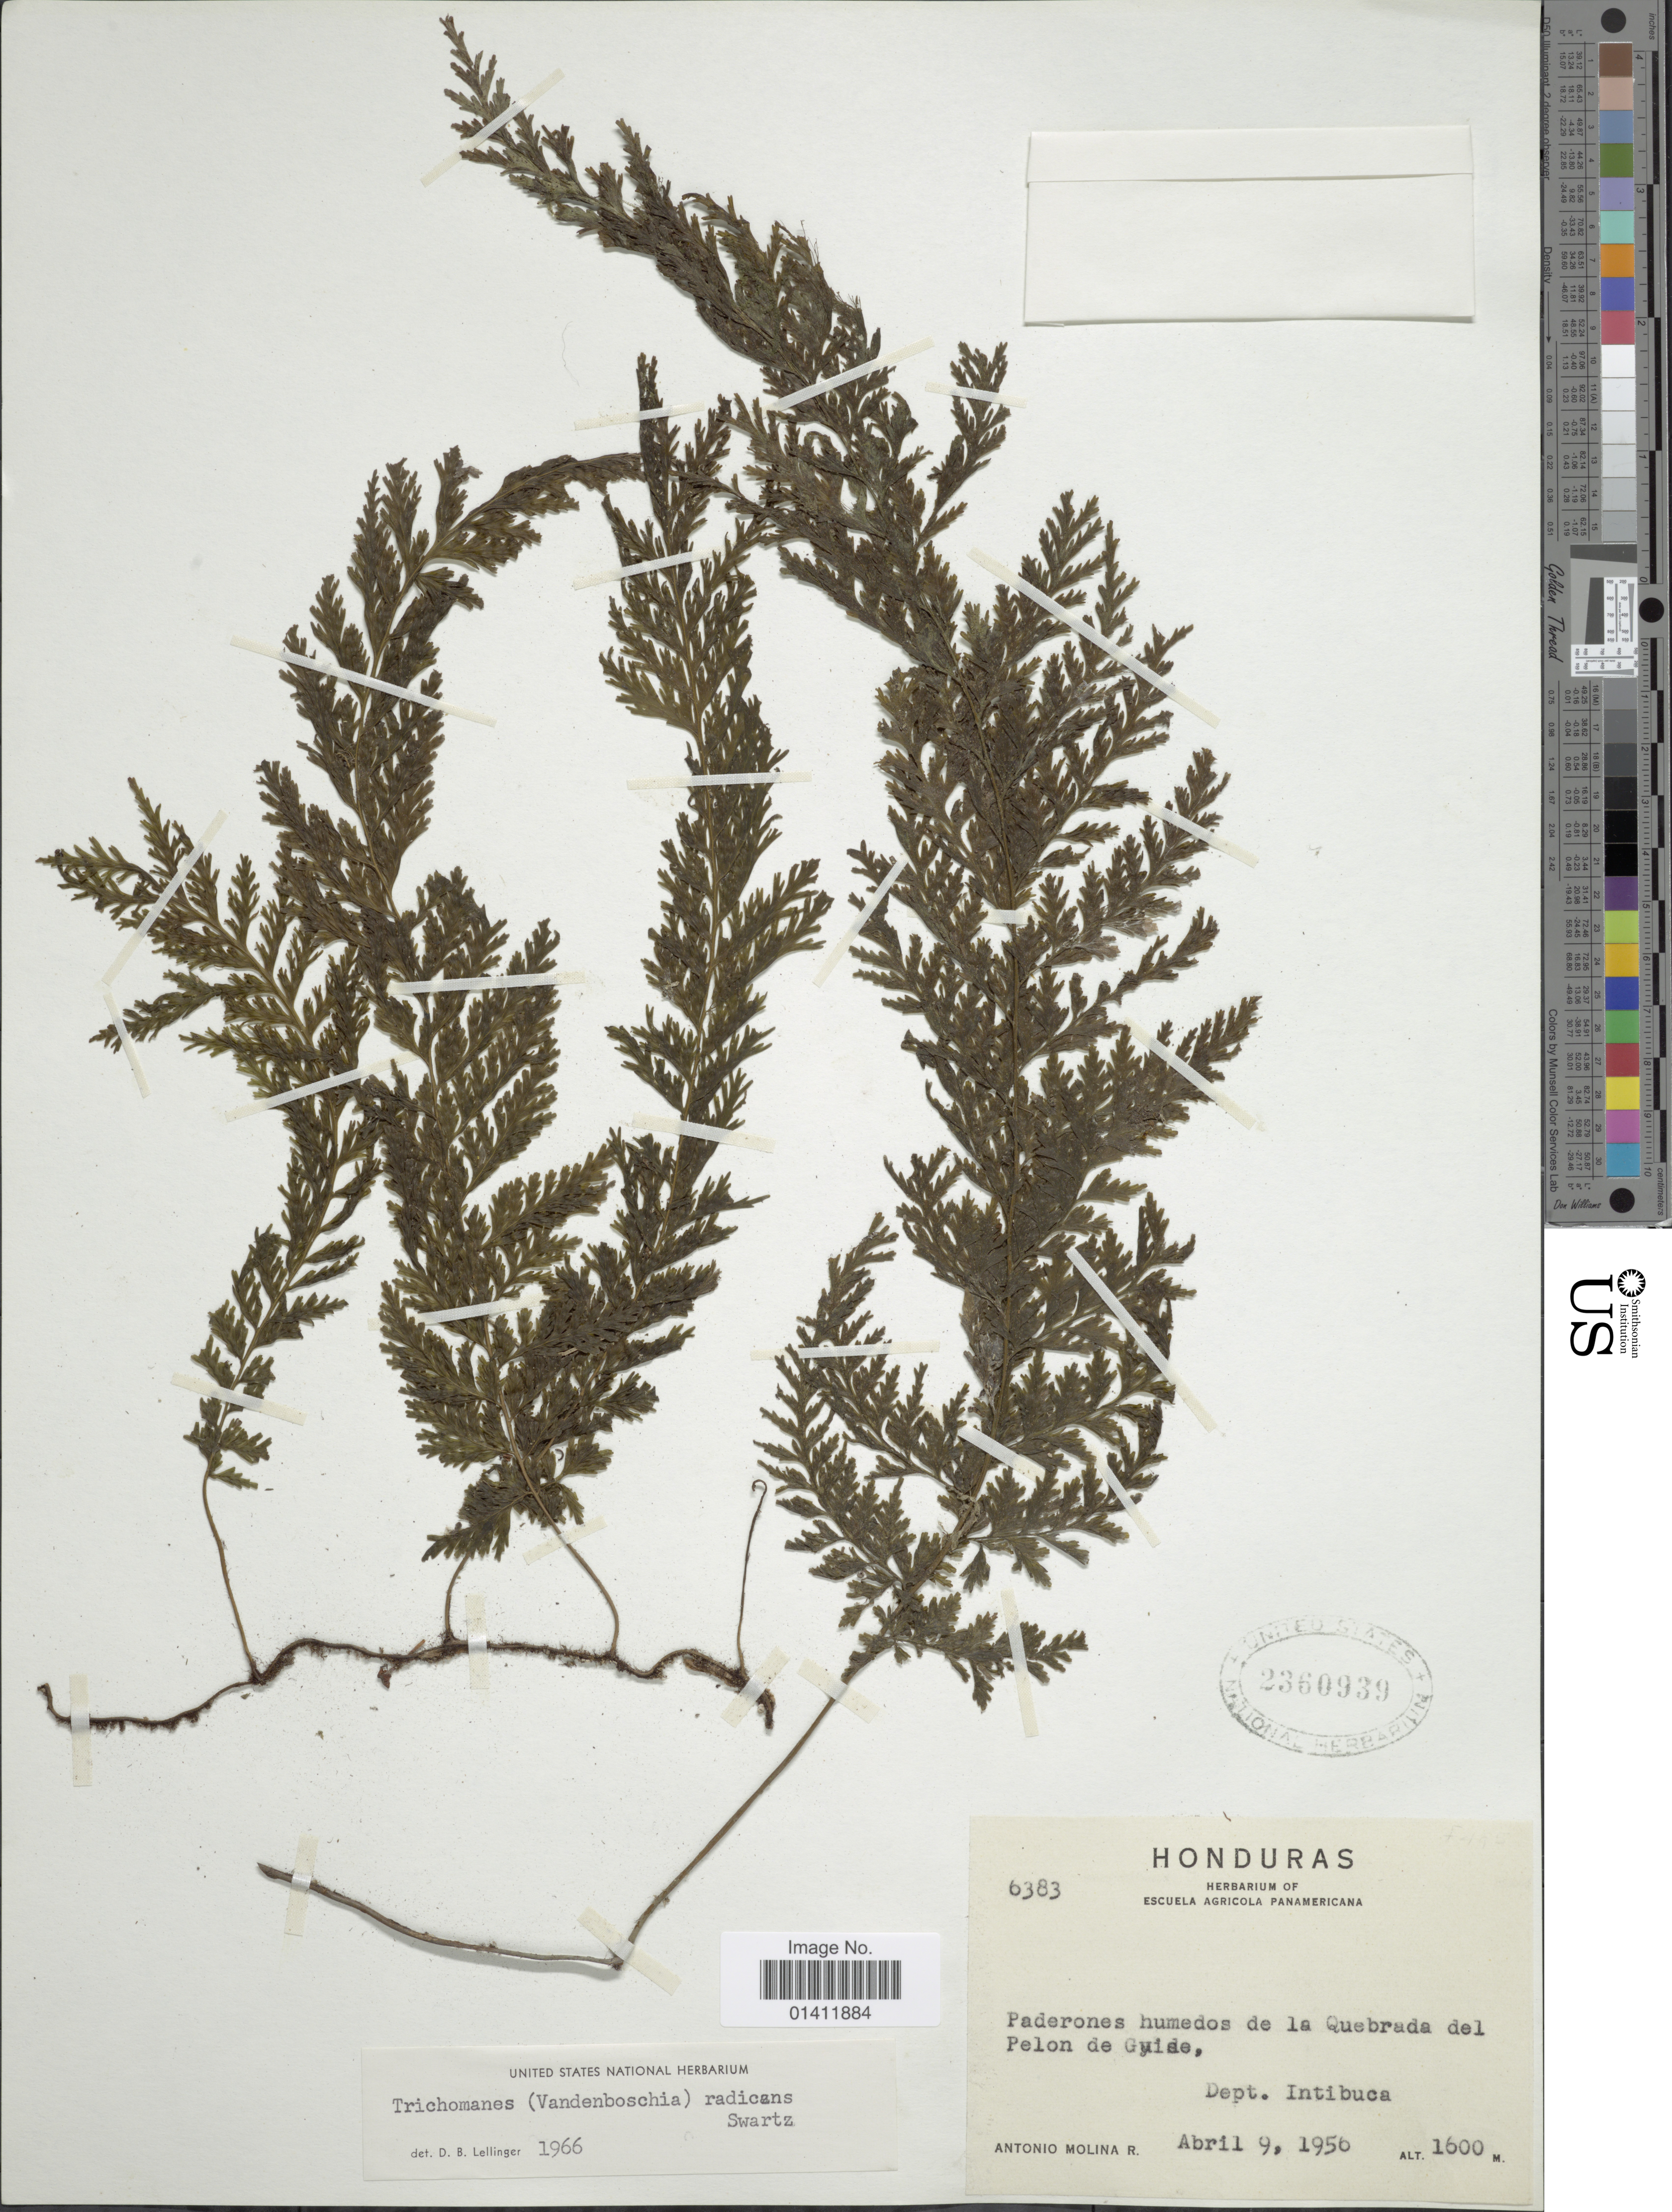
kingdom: Plantae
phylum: Tracheophyta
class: Polypodiopsida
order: Hymenophyllales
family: Hymenophyllaceae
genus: Vandenboschia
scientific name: Vandenboschia radicans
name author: (Sw.) Copel.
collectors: A. Molina R.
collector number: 6383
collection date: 1950-04-09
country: Honduras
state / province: Intibuca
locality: Paderones humedos de la Quebrada del Pelon de Guise.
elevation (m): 1600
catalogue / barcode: US 2360939